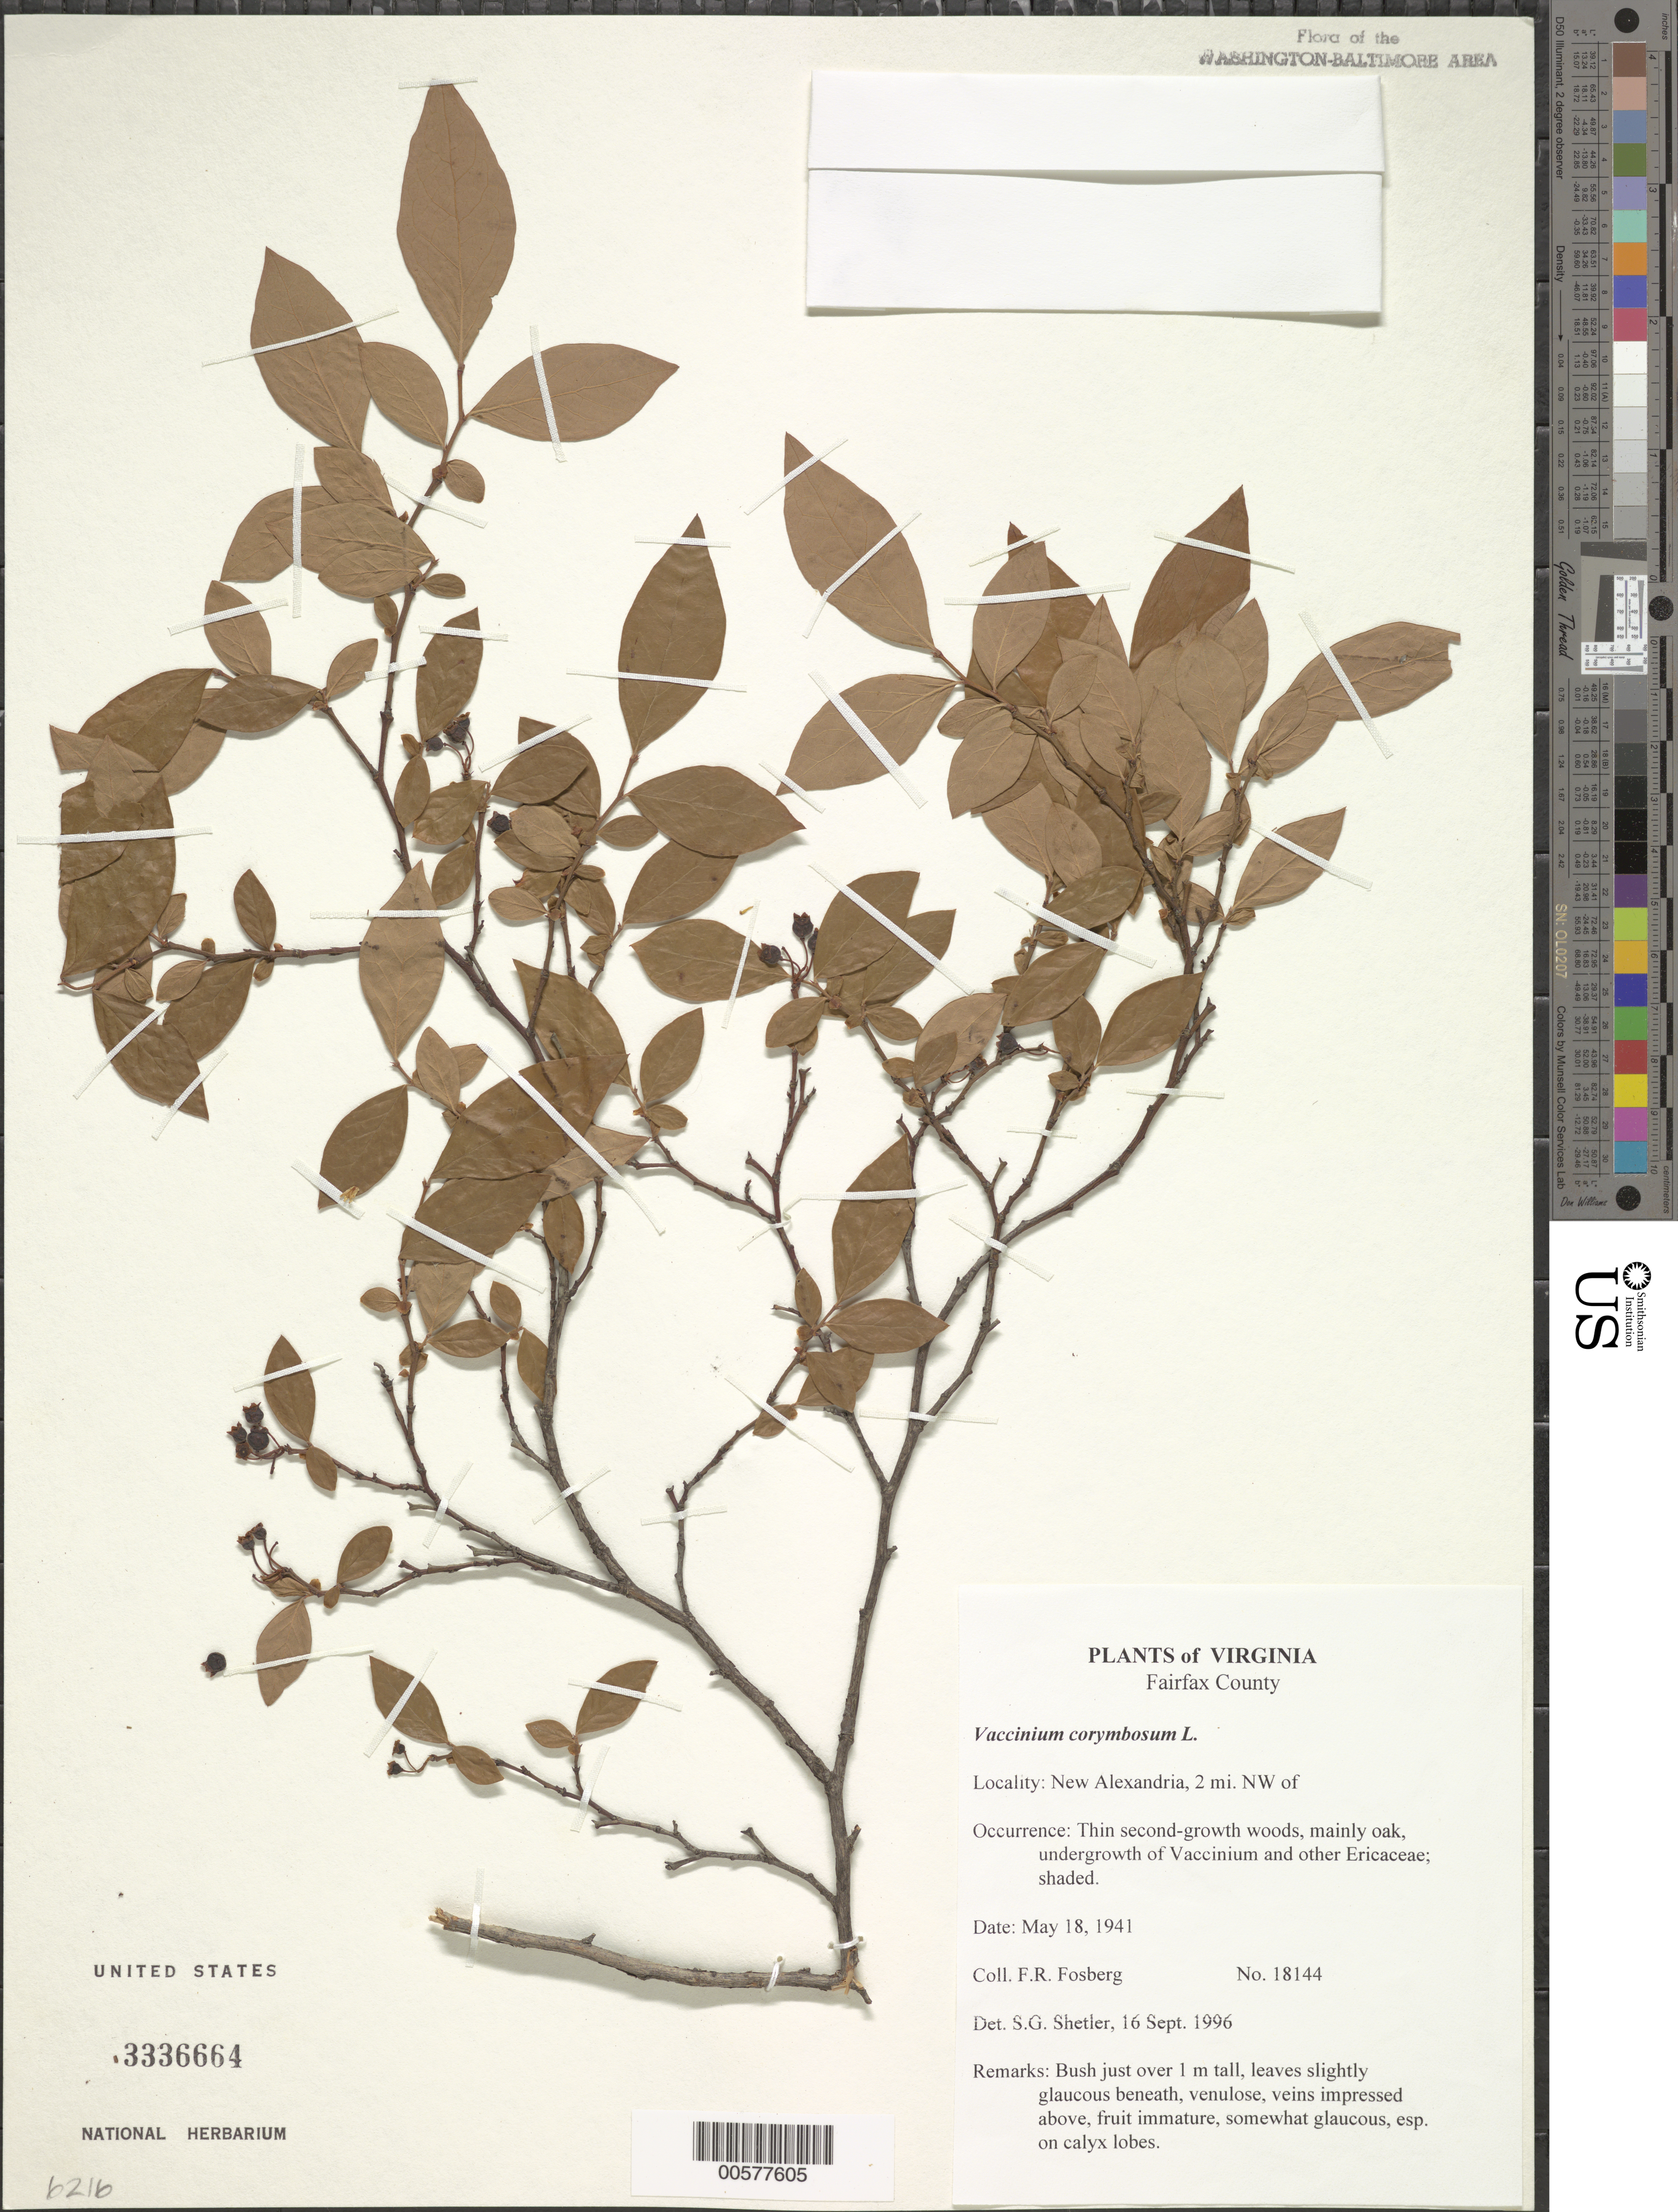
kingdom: Plantae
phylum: Tracheophyta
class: Magnoliopsida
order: Ericales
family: Ericaceae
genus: Vaccinium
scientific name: Vaccinium corymbosum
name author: L.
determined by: Shetler, Stanwyn G., (US), NMNH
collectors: F. R. Fosberg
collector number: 18144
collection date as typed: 18 May 1941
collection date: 1941-05-18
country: United States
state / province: Virginia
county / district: Fairfax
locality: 2 mi. NW of New Alexandria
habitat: Thin second-growth woods, mainly oak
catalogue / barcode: US 3336664